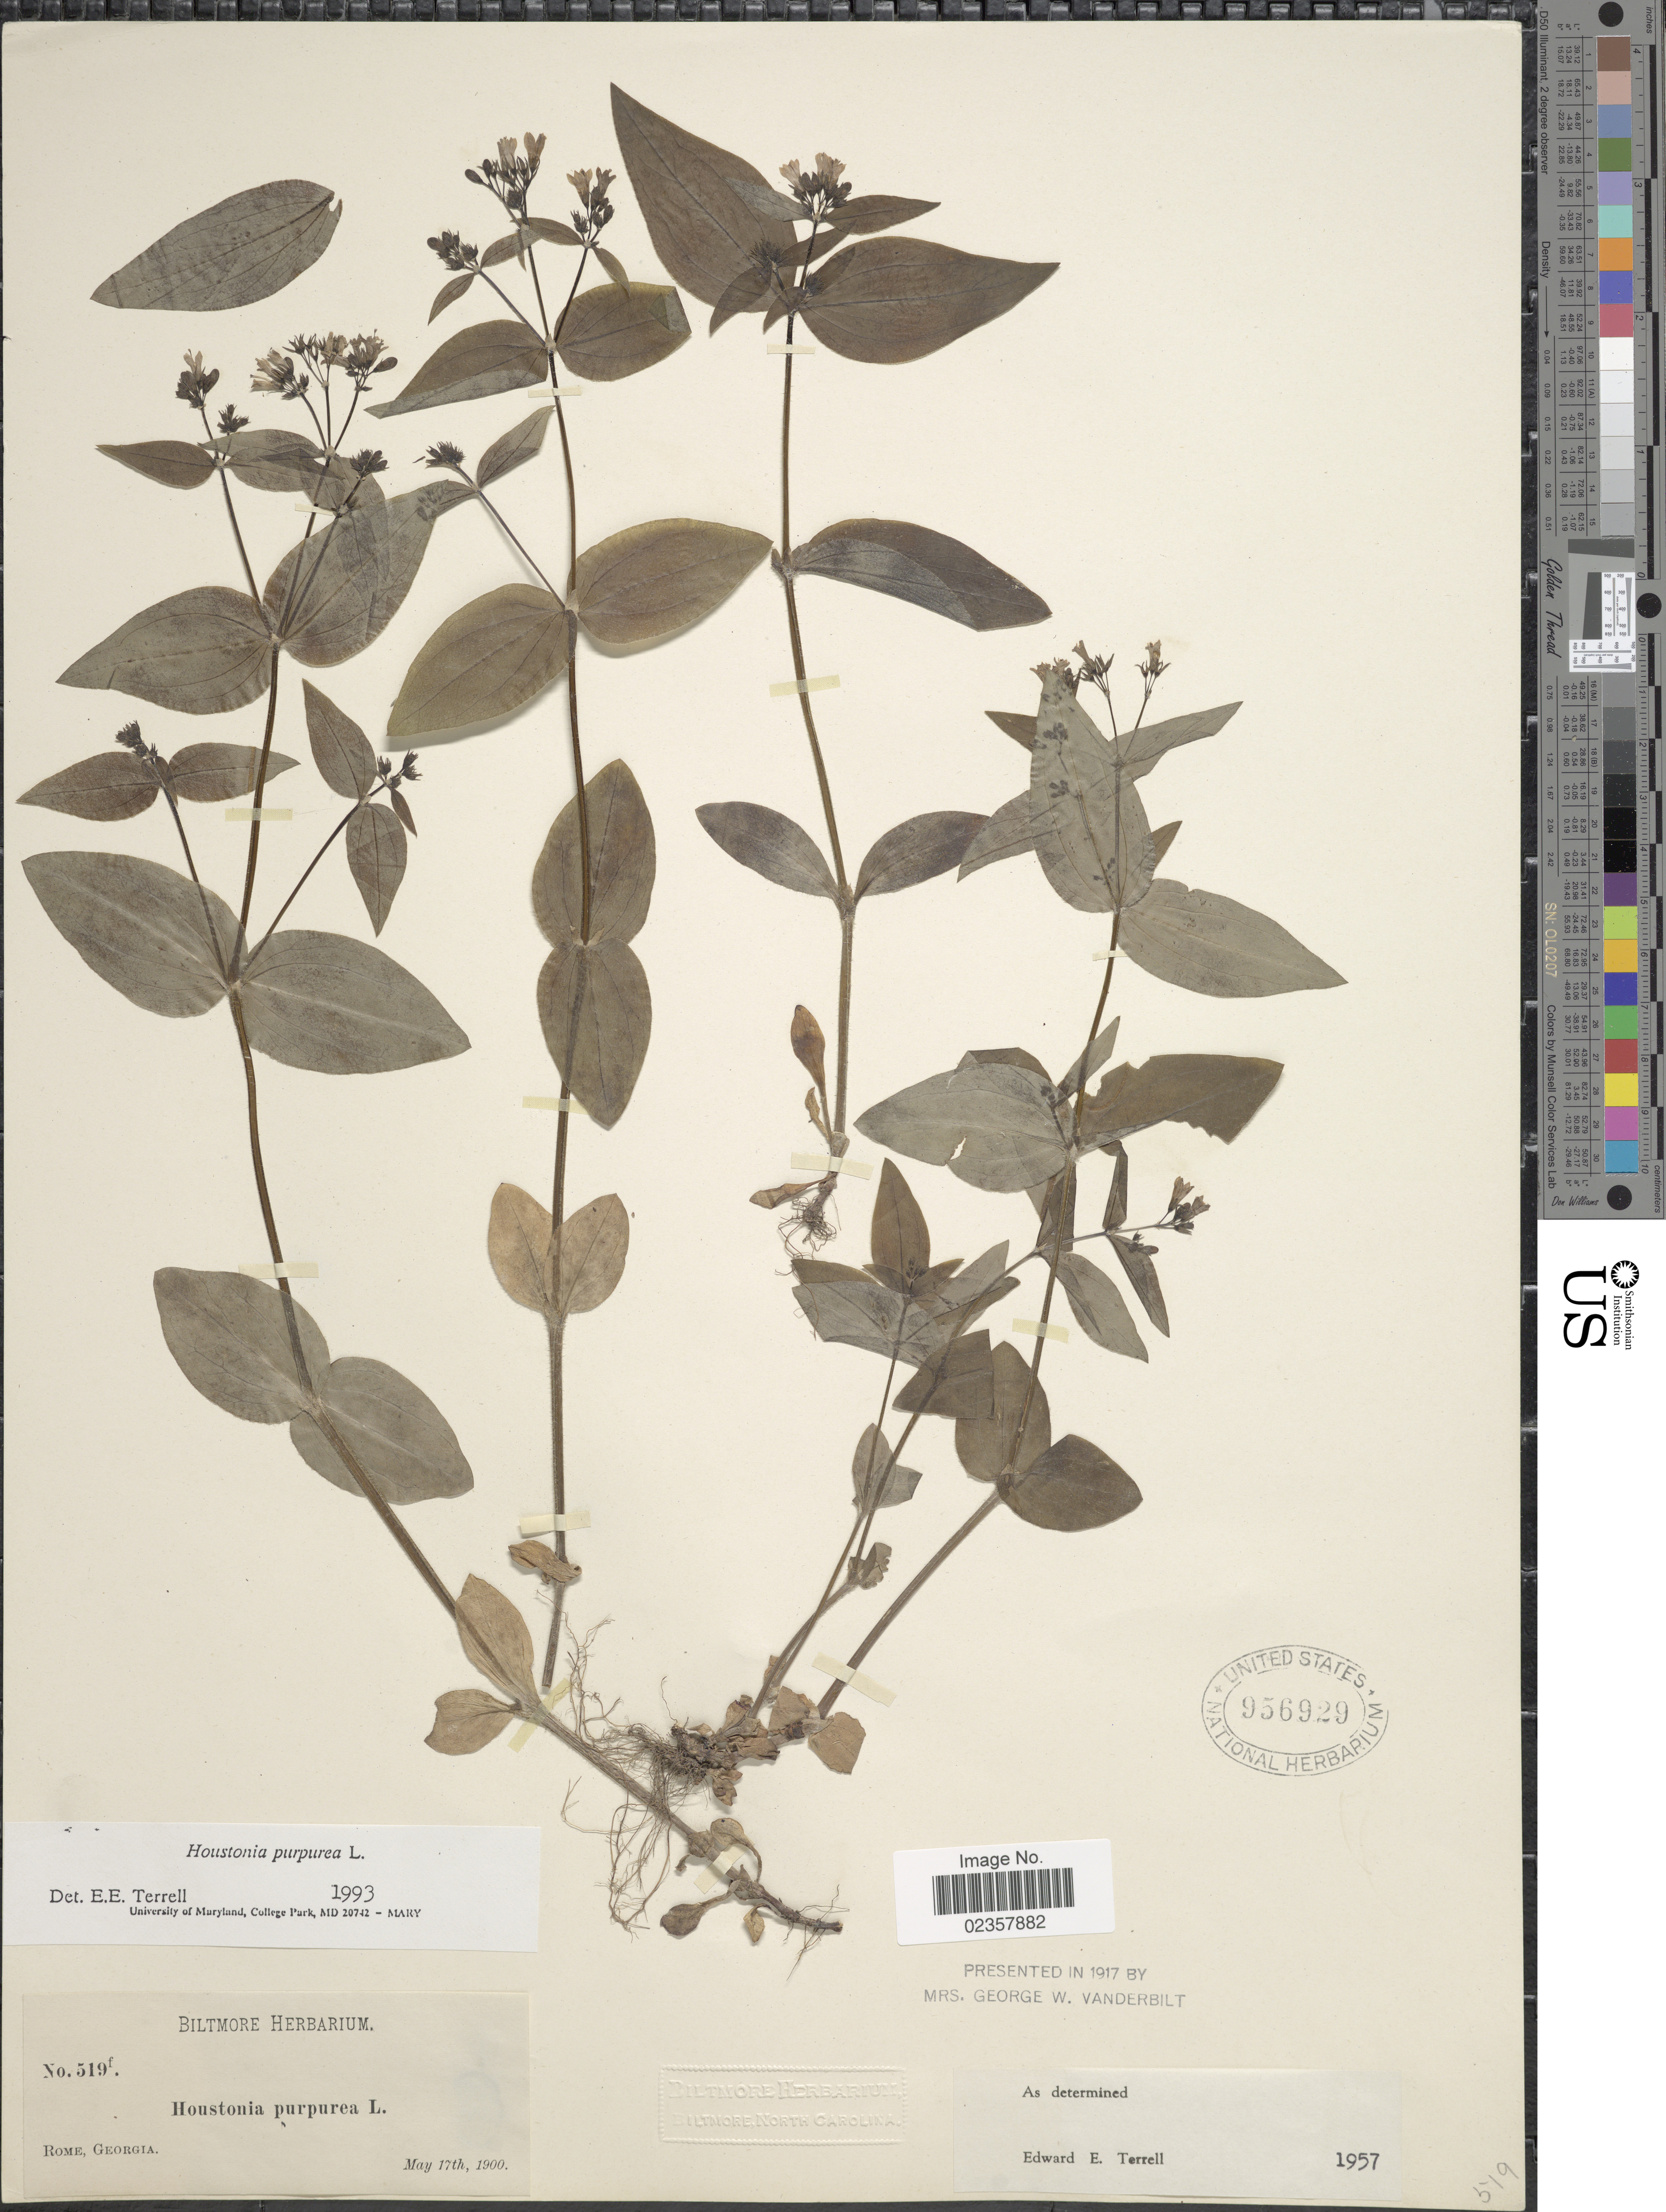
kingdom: Plantae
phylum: Tracheophyta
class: Magnoliopsida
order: Gentianales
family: Rubiaceae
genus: Houstonia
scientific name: Houstonia purpurea var. purpurea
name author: L.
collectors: ex herb. Biltmore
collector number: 519f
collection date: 1900-05-17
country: United States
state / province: Georgia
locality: Rome, Georgia.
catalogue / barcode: US 956929